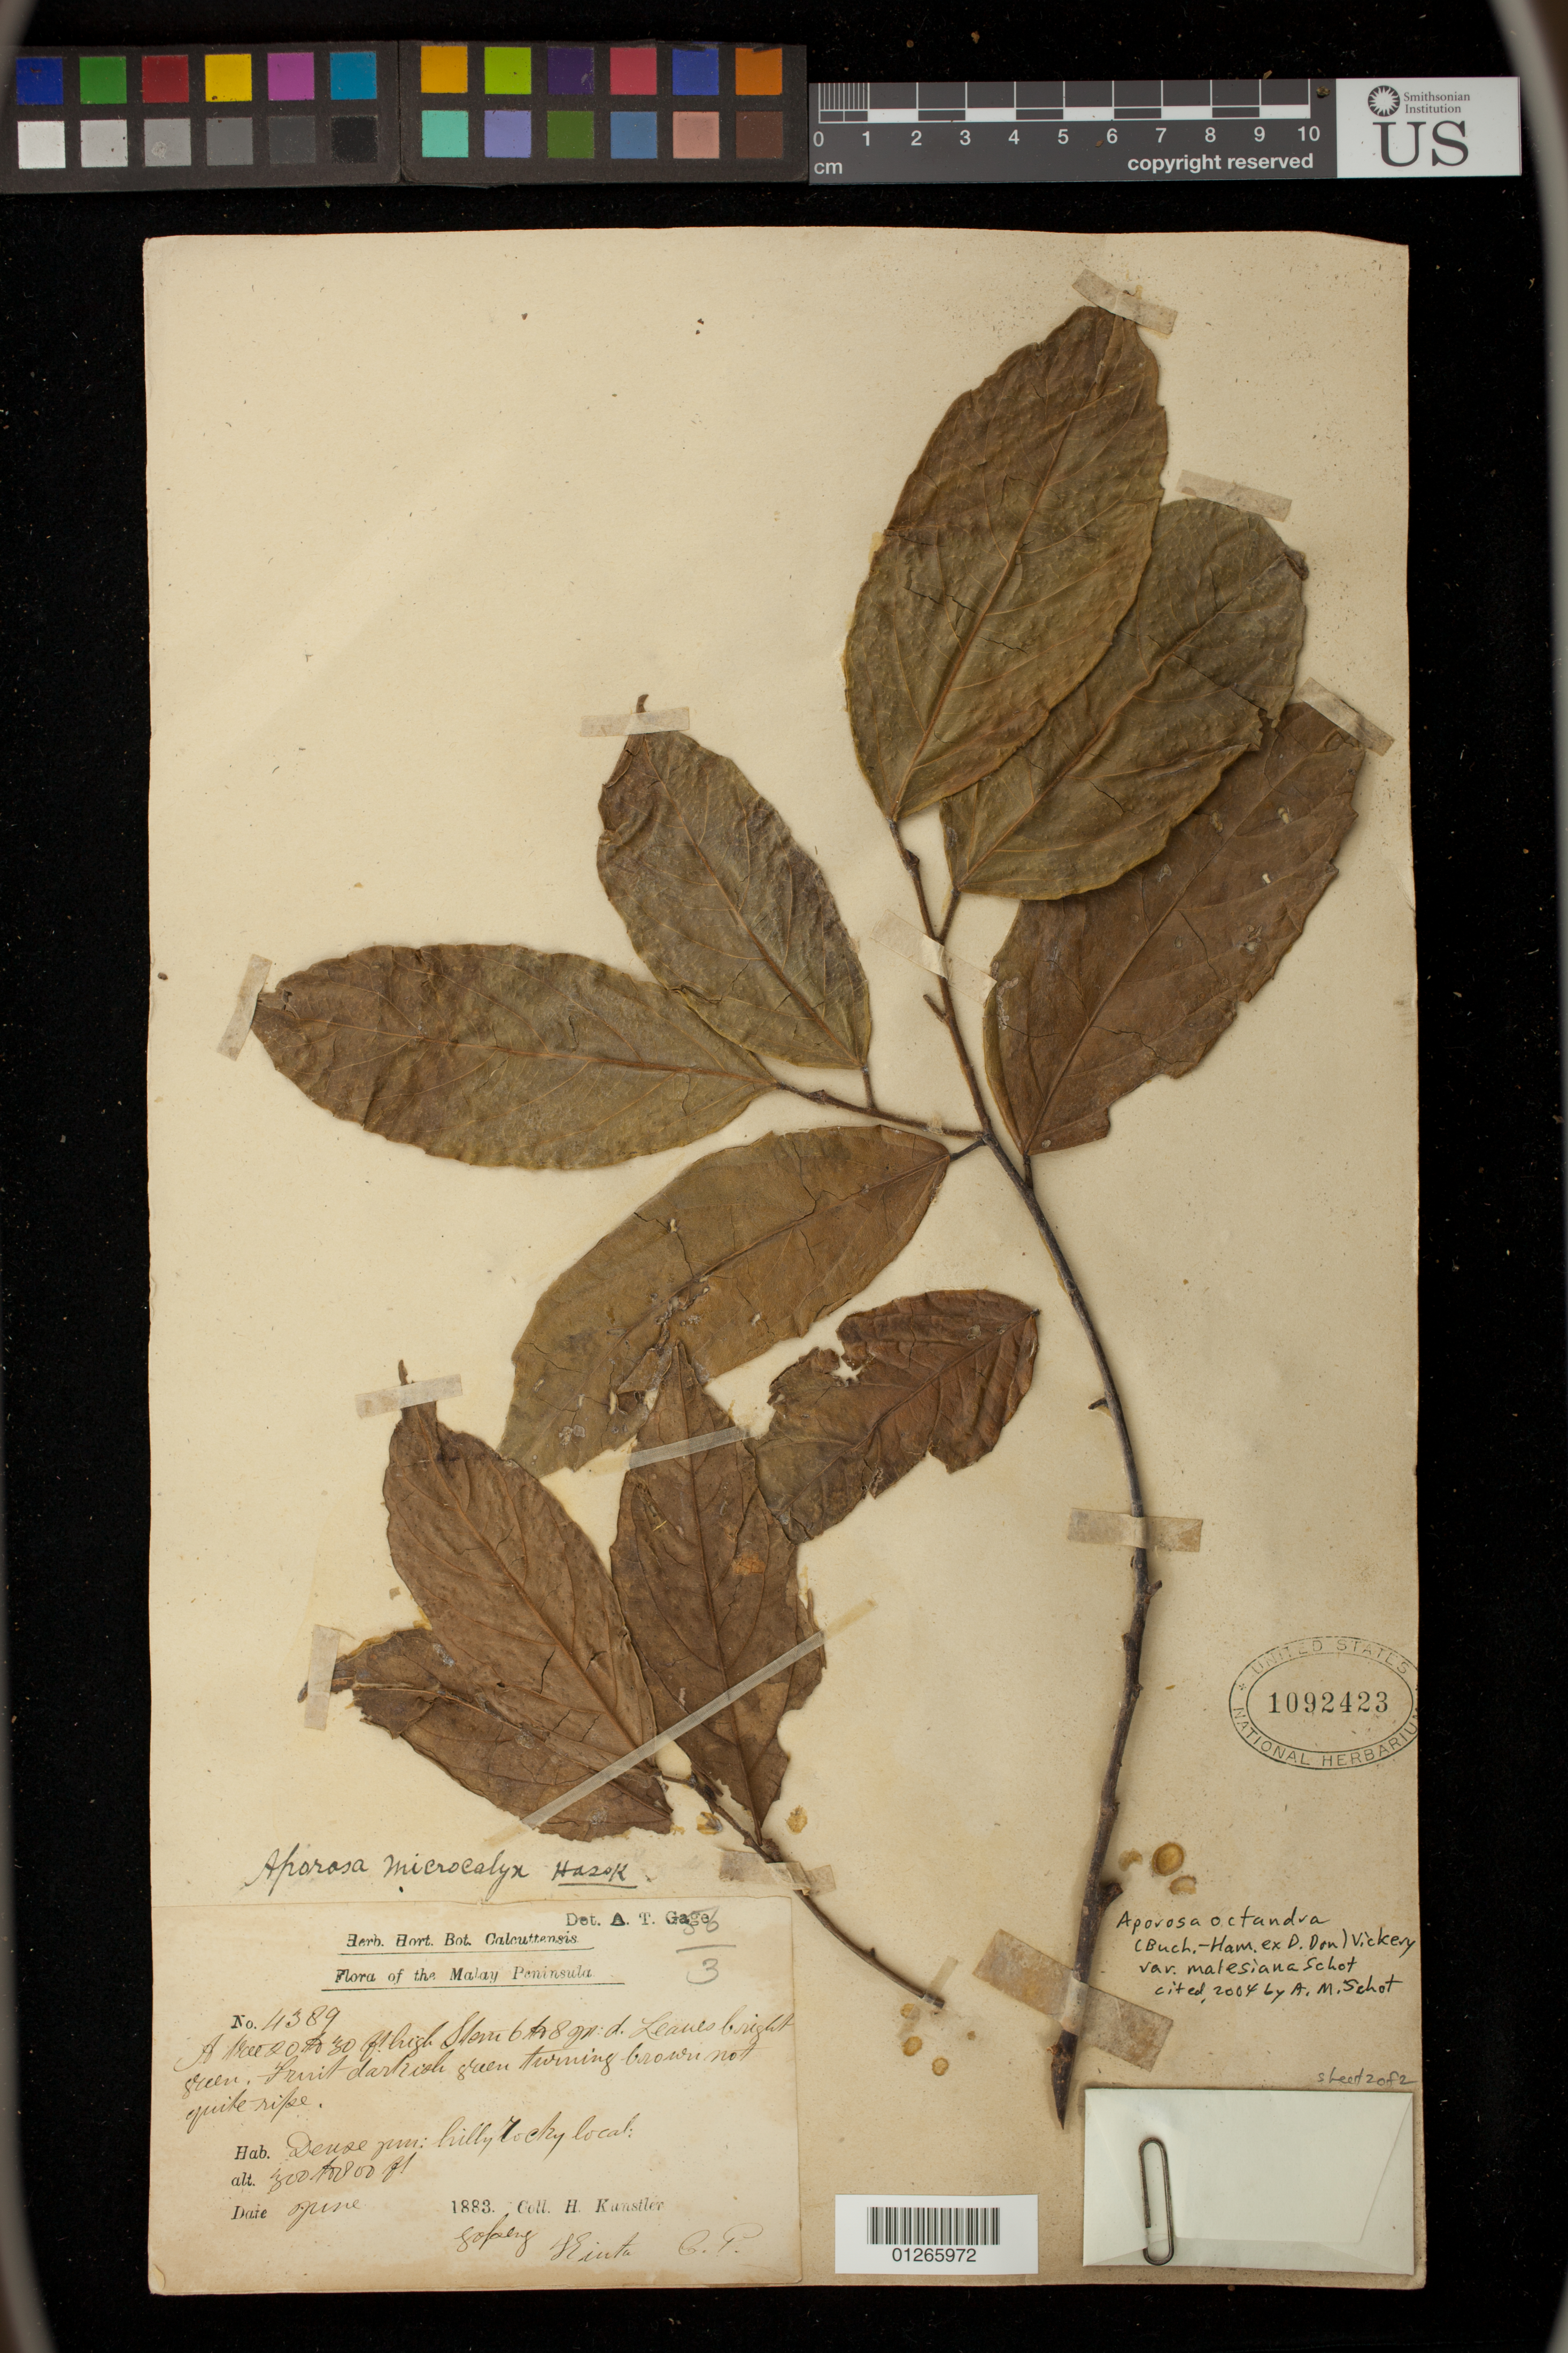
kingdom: Plantae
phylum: Tracheophyta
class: Magnoliopsida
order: Malpighiales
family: Phyllanthaceae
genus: Aporosa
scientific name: Aporosa octandra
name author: (Buch.-Ham. & D. Don) Vickery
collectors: H. H. Kunstler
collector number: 4389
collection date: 1883-06-01/1883-06-30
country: Malaysia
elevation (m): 91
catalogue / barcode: US 1092423